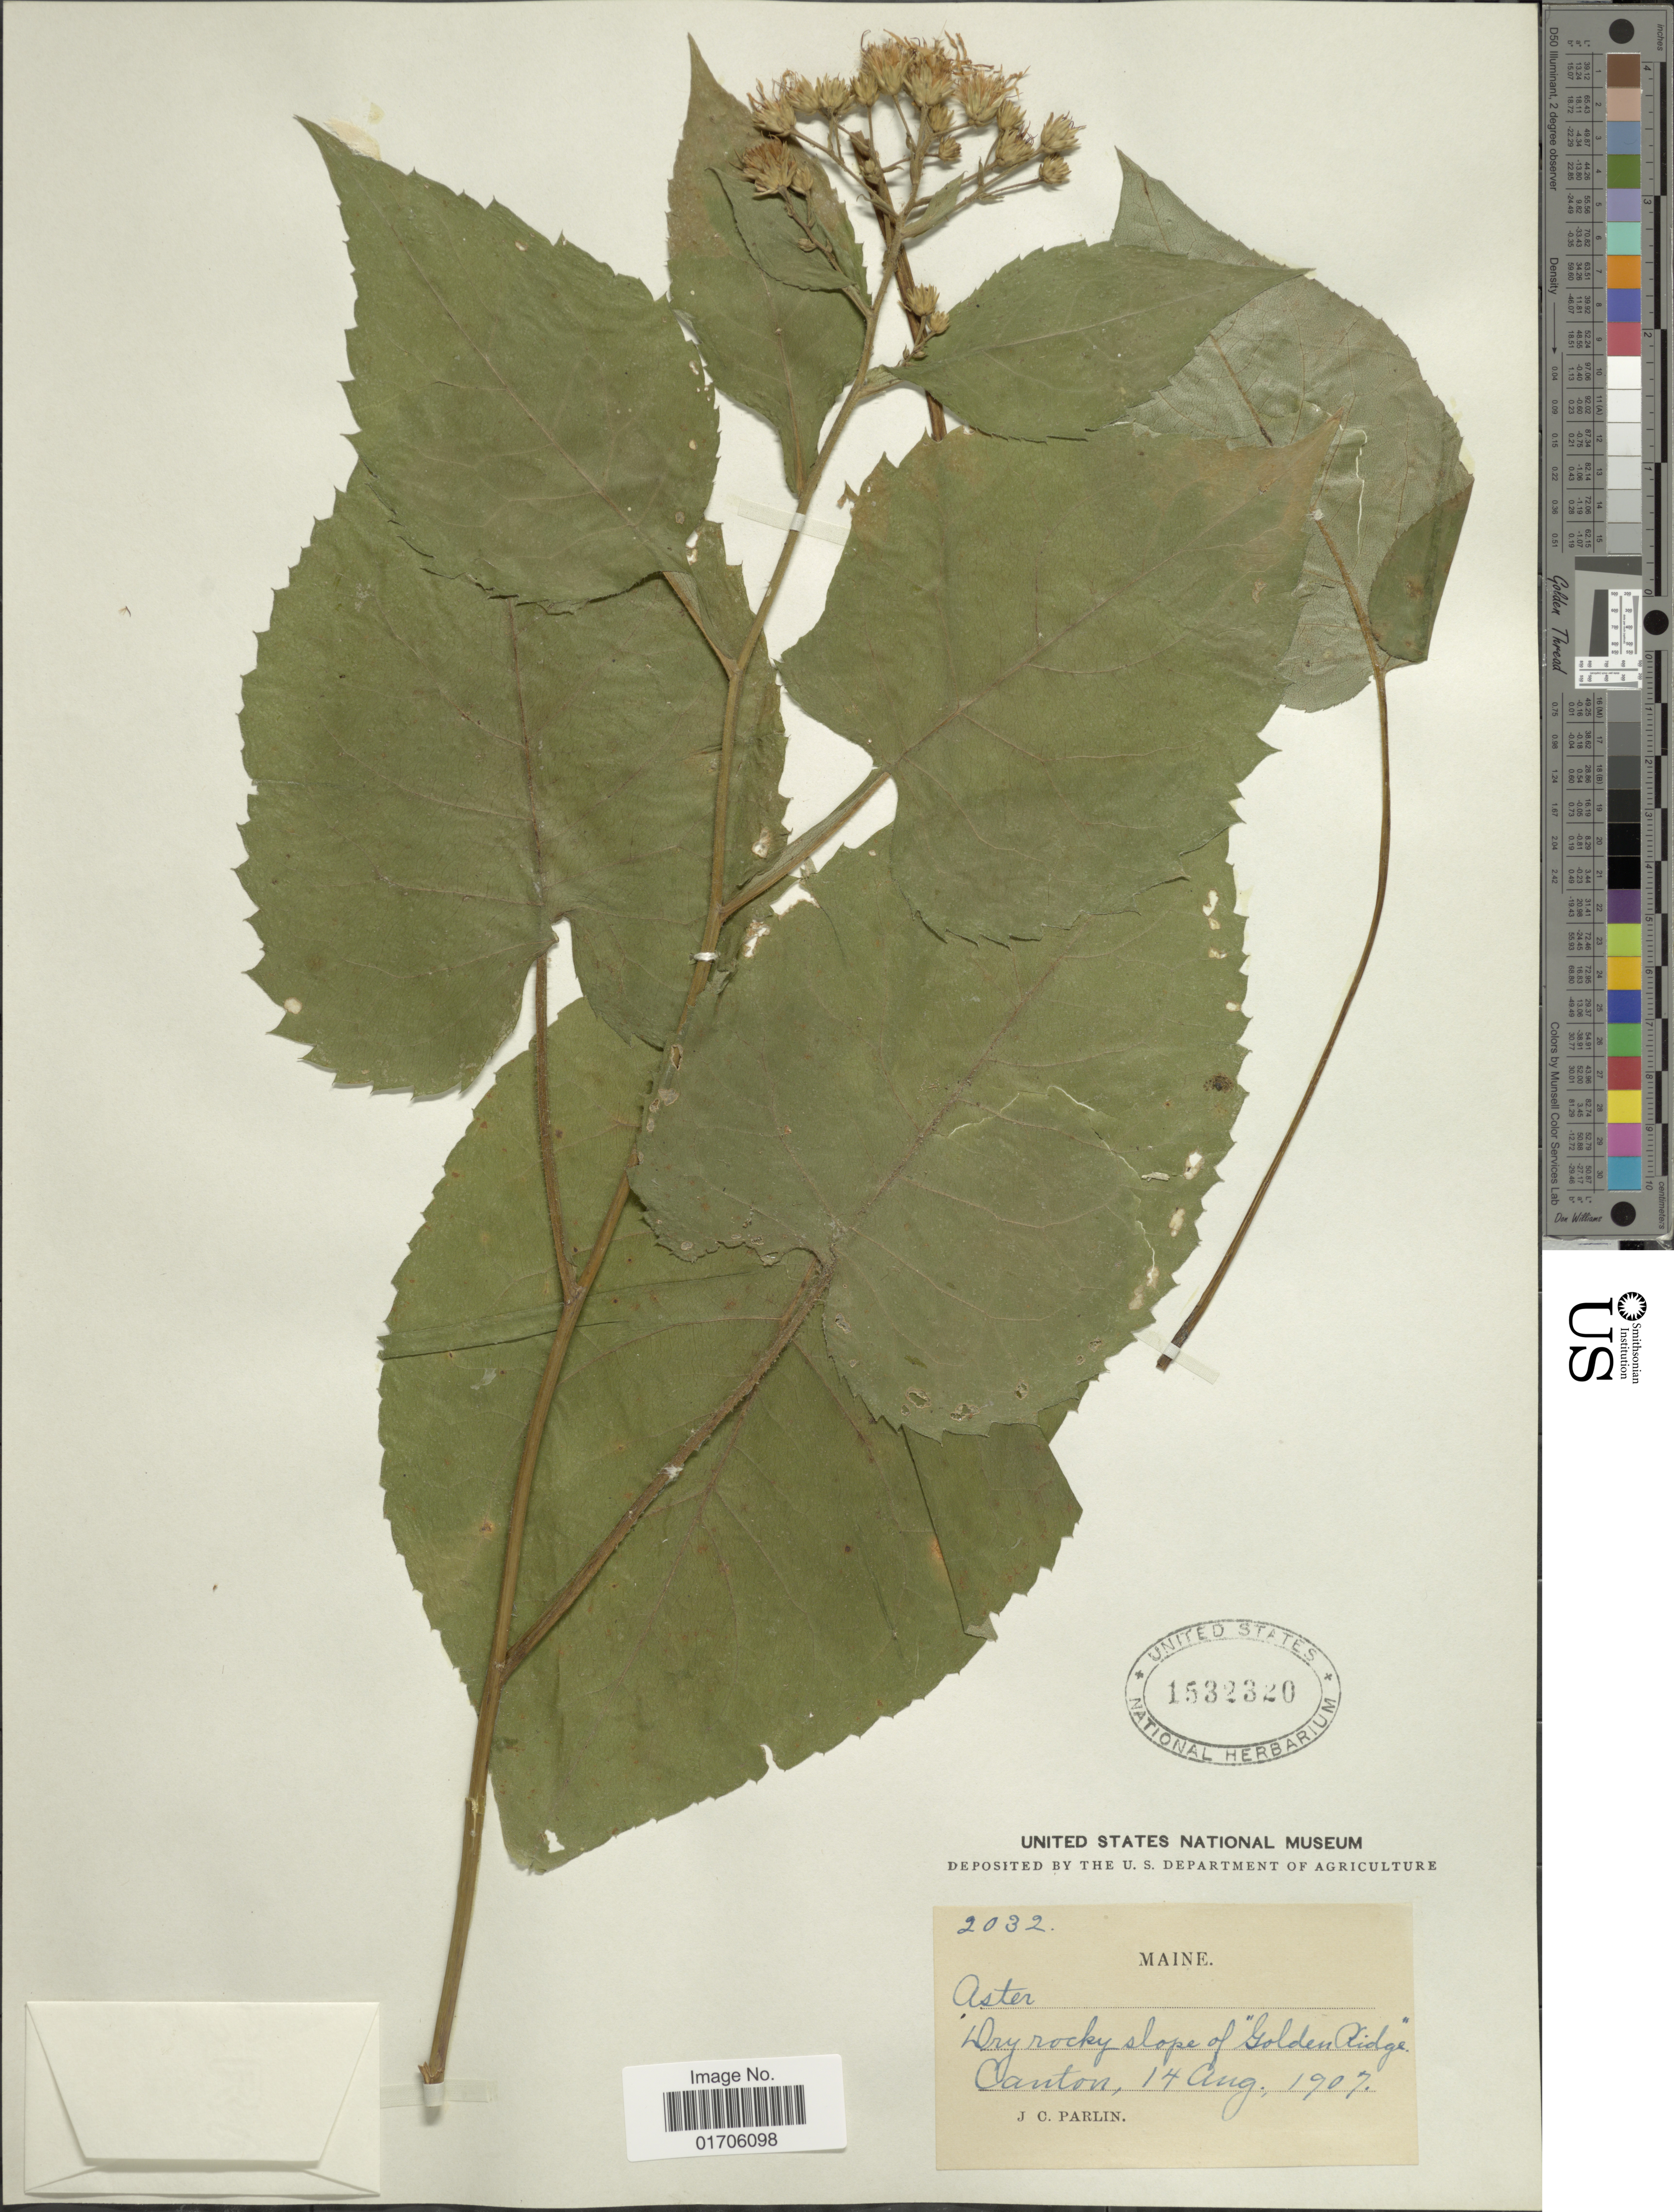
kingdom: Plantae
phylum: Tracheophyta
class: Magnoliopsida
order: Asterales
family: Asteraceae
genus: Eurybia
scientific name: Eurybia sp.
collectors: J. Parlin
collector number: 2032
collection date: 1907-08-14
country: United States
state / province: Maine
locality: Maine. Dry rocky slope of "Golden Ridge". Canton.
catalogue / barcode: US 1532320